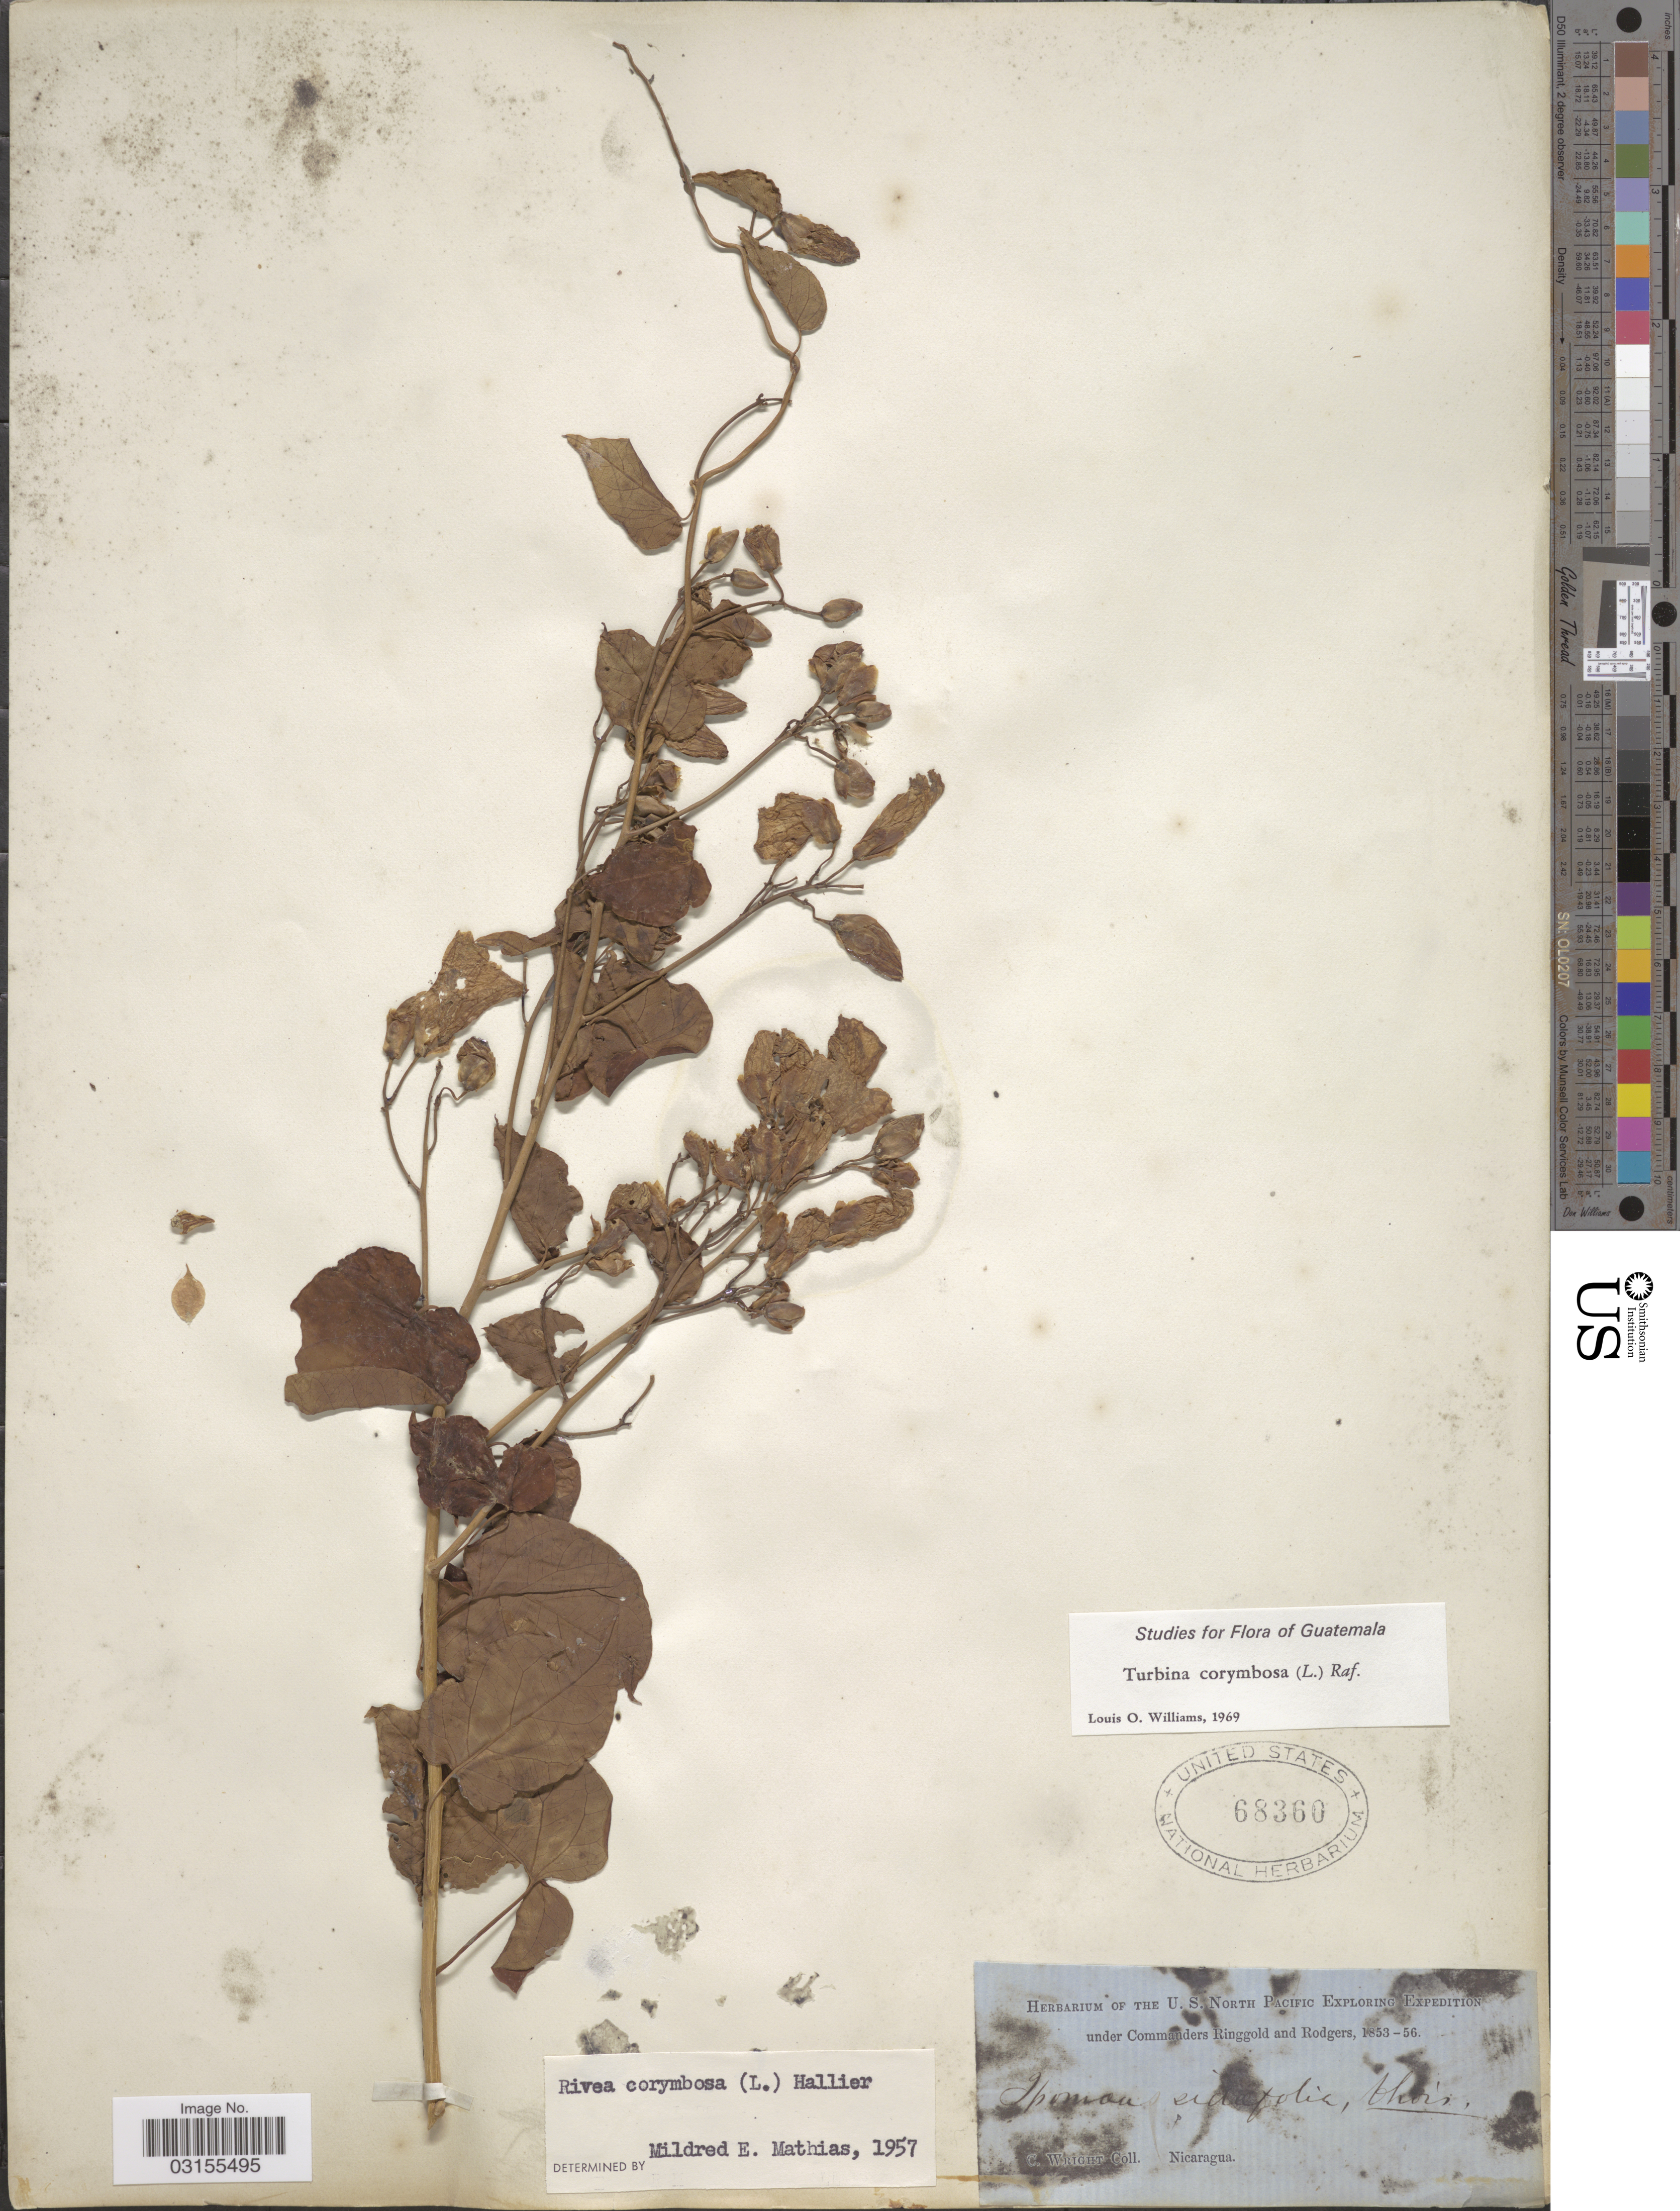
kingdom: Plantae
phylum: Tracheophyta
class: Magnoliopsida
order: Solanales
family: Convolvulaceae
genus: Turbina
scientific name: Turbina corymbosa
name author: (L.) Raf.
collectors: C. Wright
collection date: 1853/1856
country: Nicaragua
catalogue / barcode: US 68360